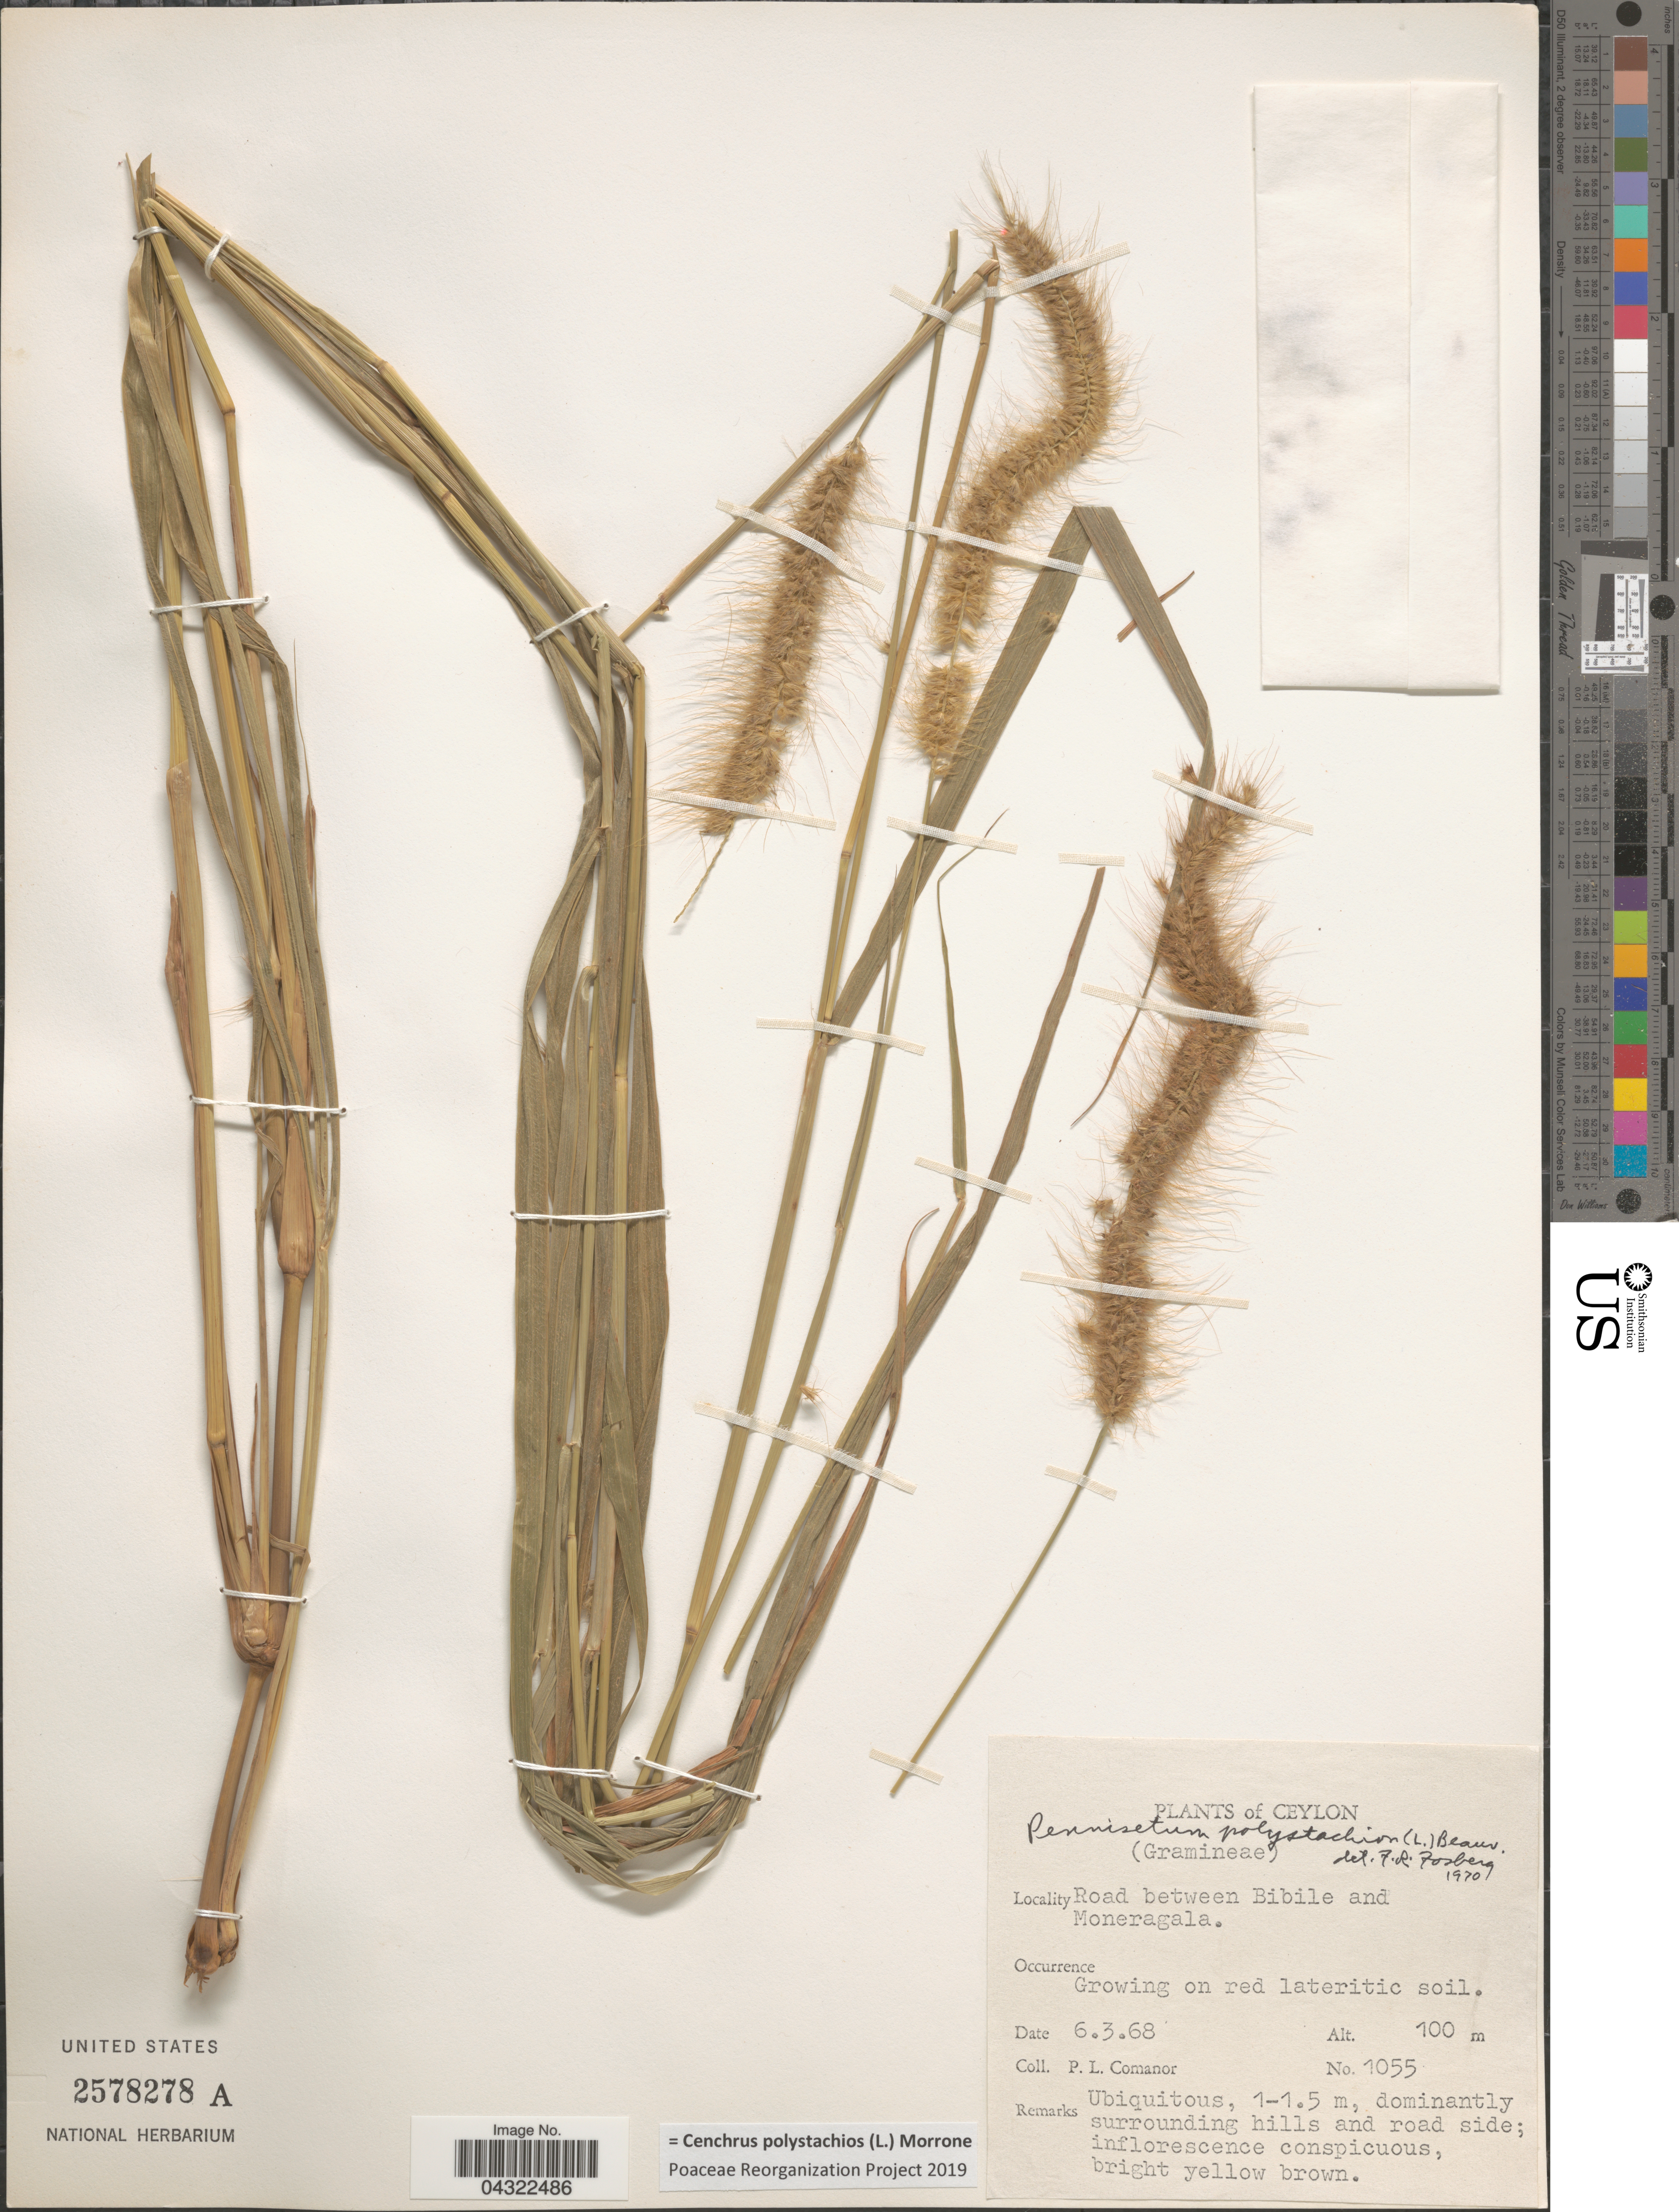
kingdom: Plantae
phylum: Tracheophyta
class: Liliopsida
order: Poales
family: Poaceae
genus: Cenchrus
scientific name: Cenchrus polystachios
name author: (L.) Morrone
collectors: P. Comanor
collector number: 1055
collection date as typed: Transcribed d/m/y: 6/3/68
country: Sri Lanka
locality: Ceylon. Road between Bibile and Moneragala.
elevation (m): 100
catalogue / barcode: US 2578278A